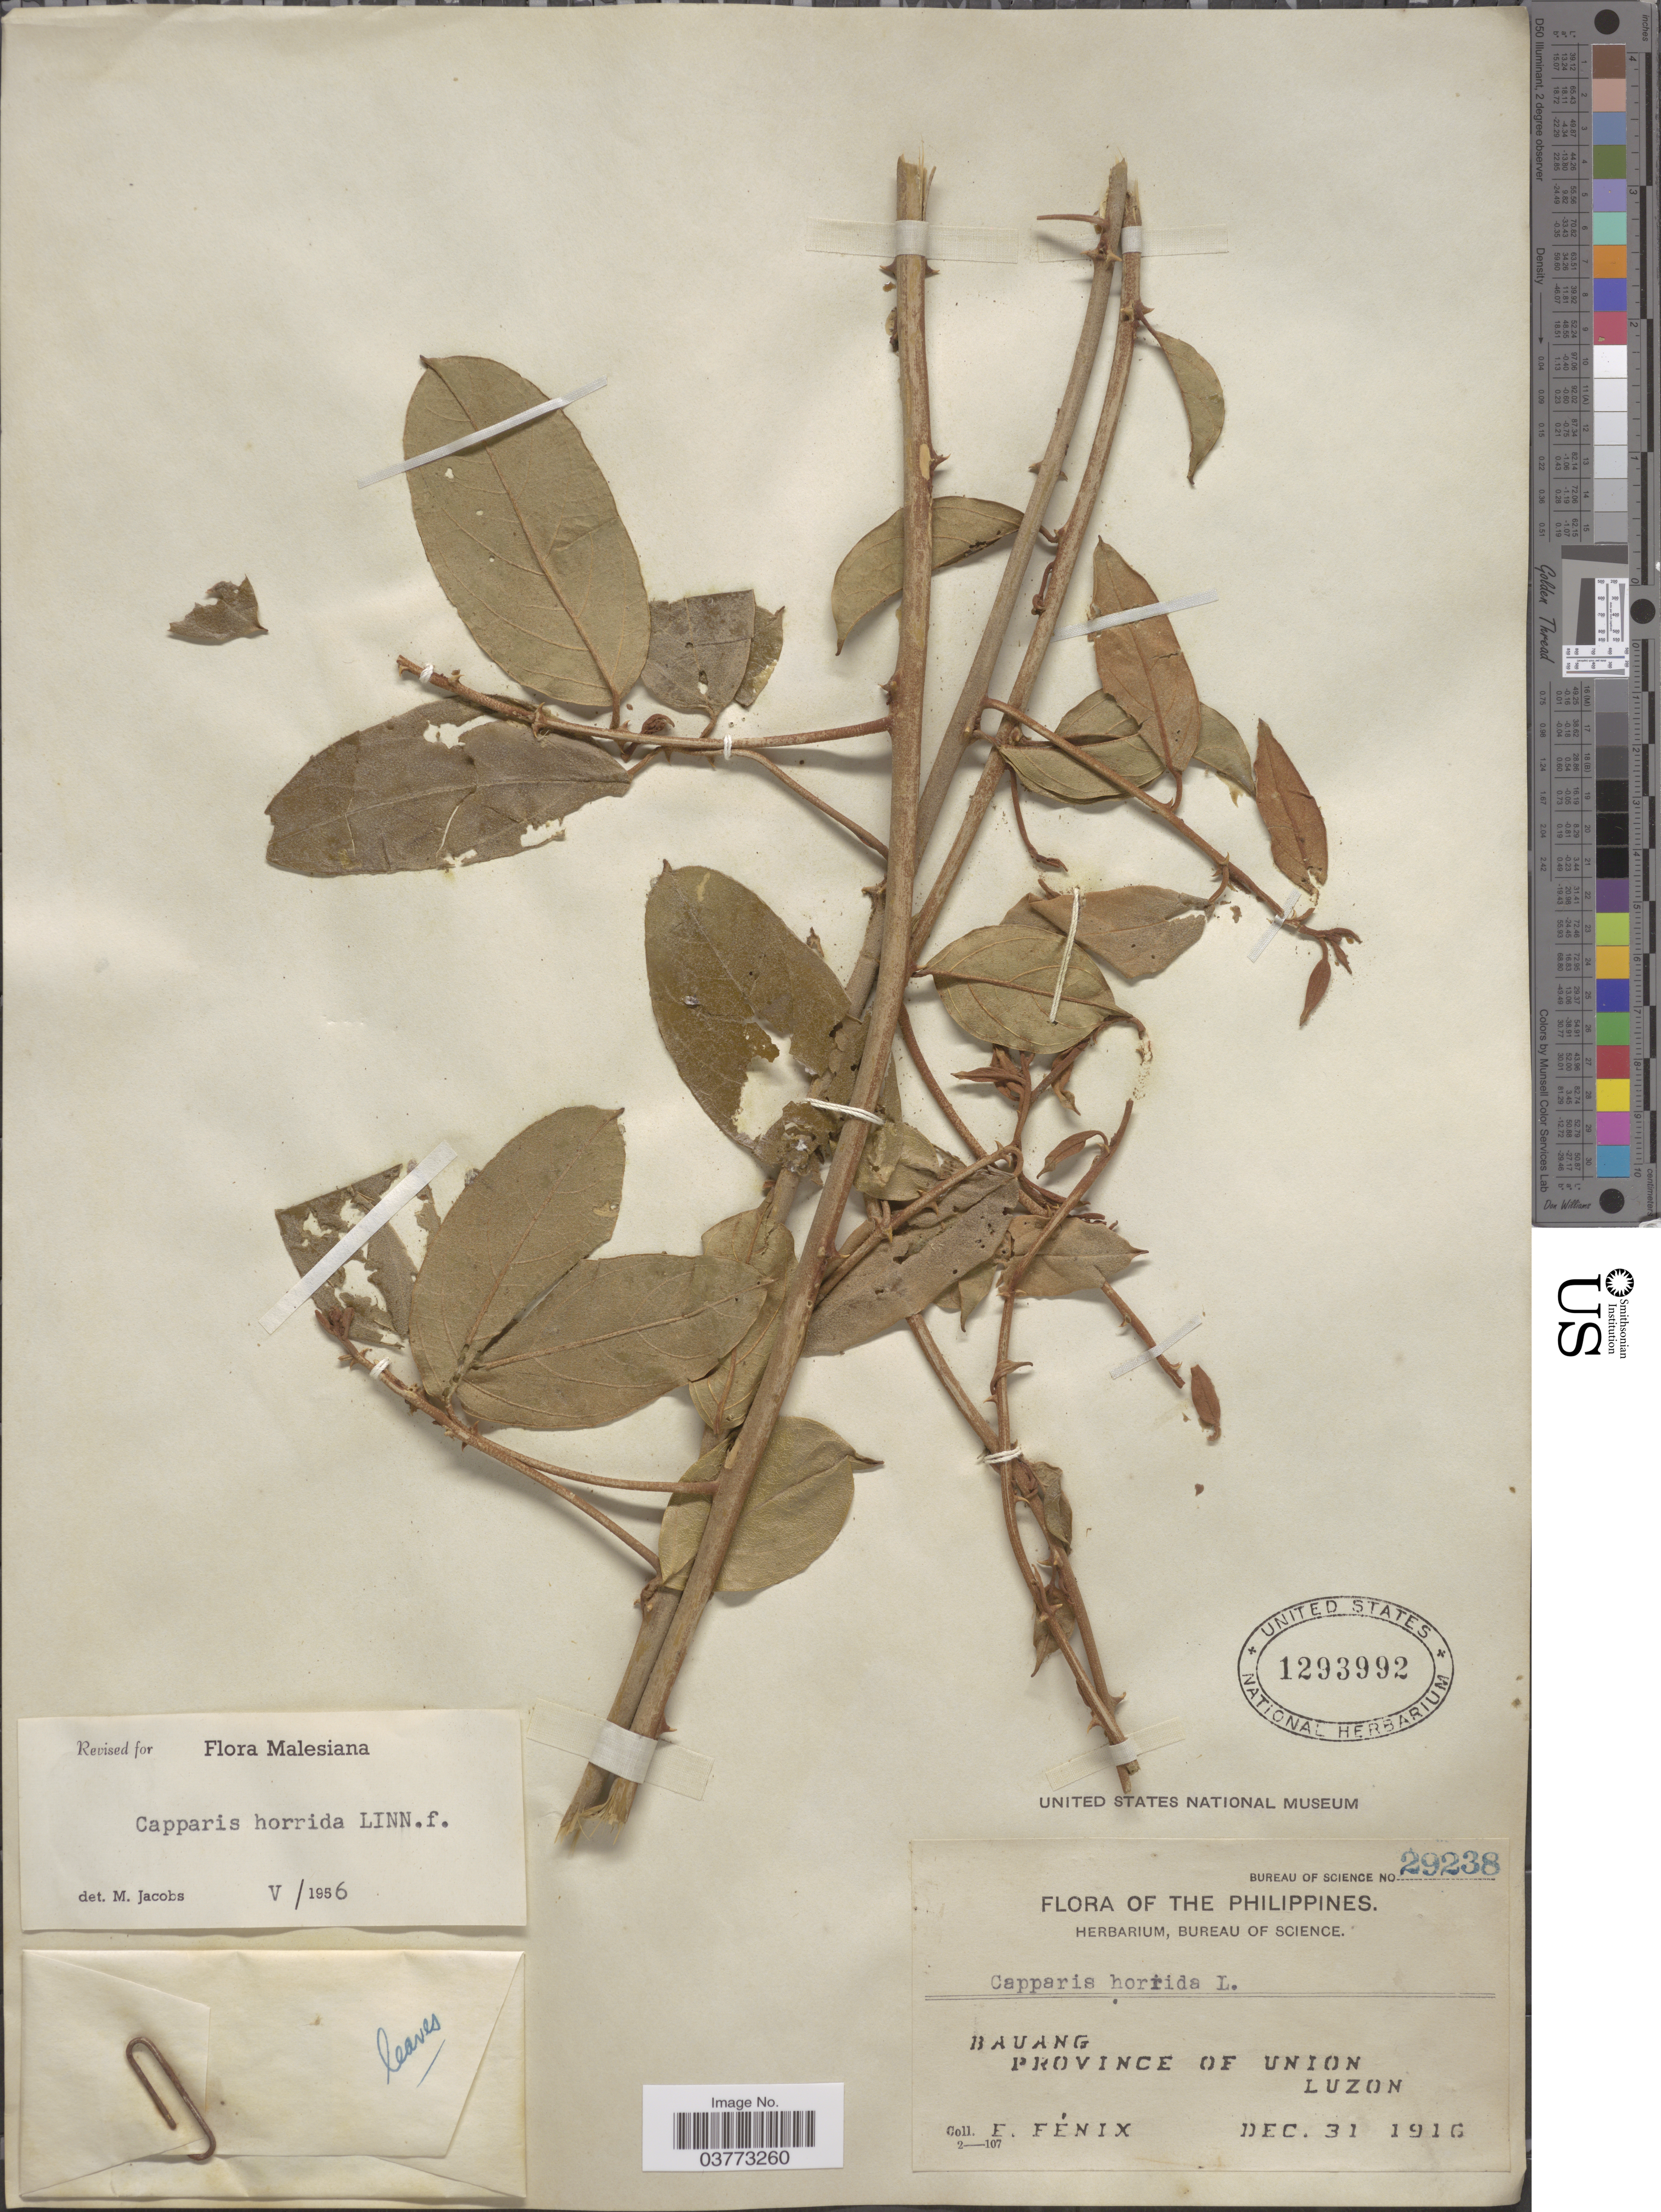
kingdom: Plantae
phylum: Tracheophyta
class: Magnoliopsida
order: Brassicales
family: Capparaceae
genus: Capparis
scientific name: Capparis horrida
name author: L. f.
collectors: E. Fénix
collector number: Bureau of Science 29238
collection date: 1916-12-31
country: Philippines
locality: The Philippines. Bauang. Province of Union. Luzon.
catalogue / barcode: US 1293992